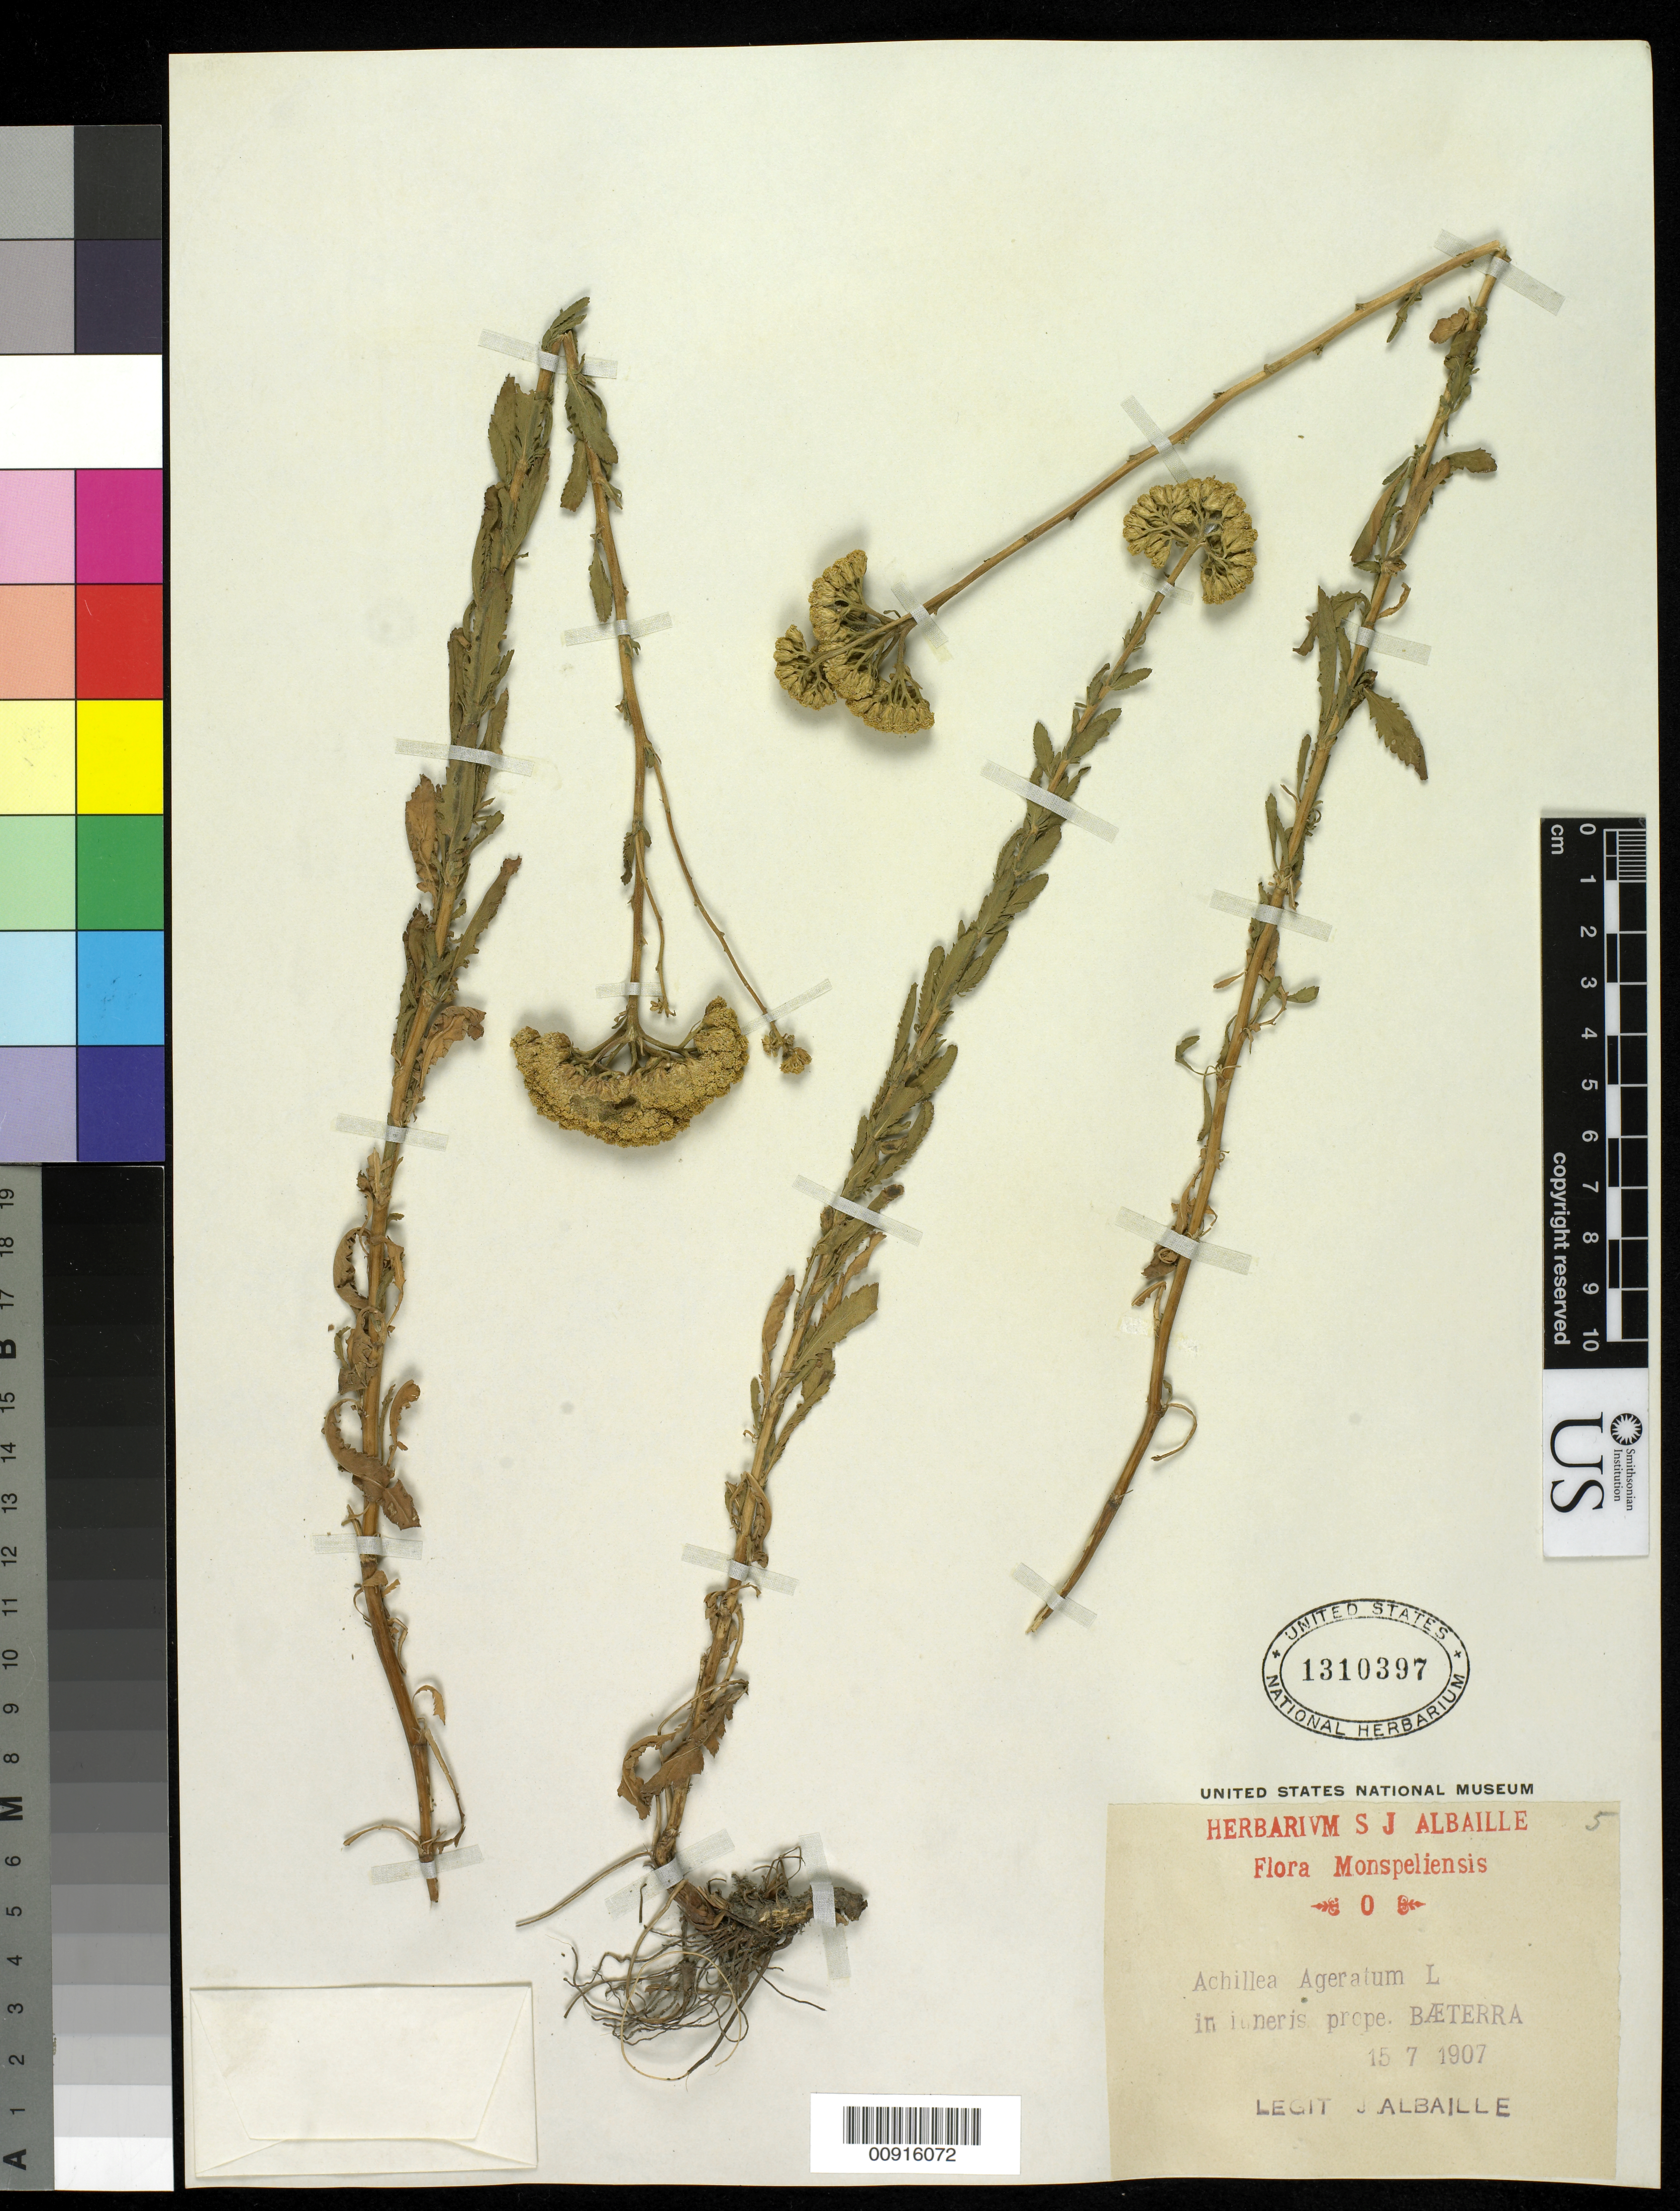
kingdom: Plantae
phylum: Tracheophyta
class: Magnoliopsida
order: Asterales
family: Asteraceae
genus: Achillea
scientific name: Achillea ageratum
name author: L.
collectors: J. Albaille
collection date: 1907-07-15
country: France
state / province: Occitanie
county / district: Hérault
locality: prope Baeterra (Montpellier)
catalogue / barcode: US 1310397